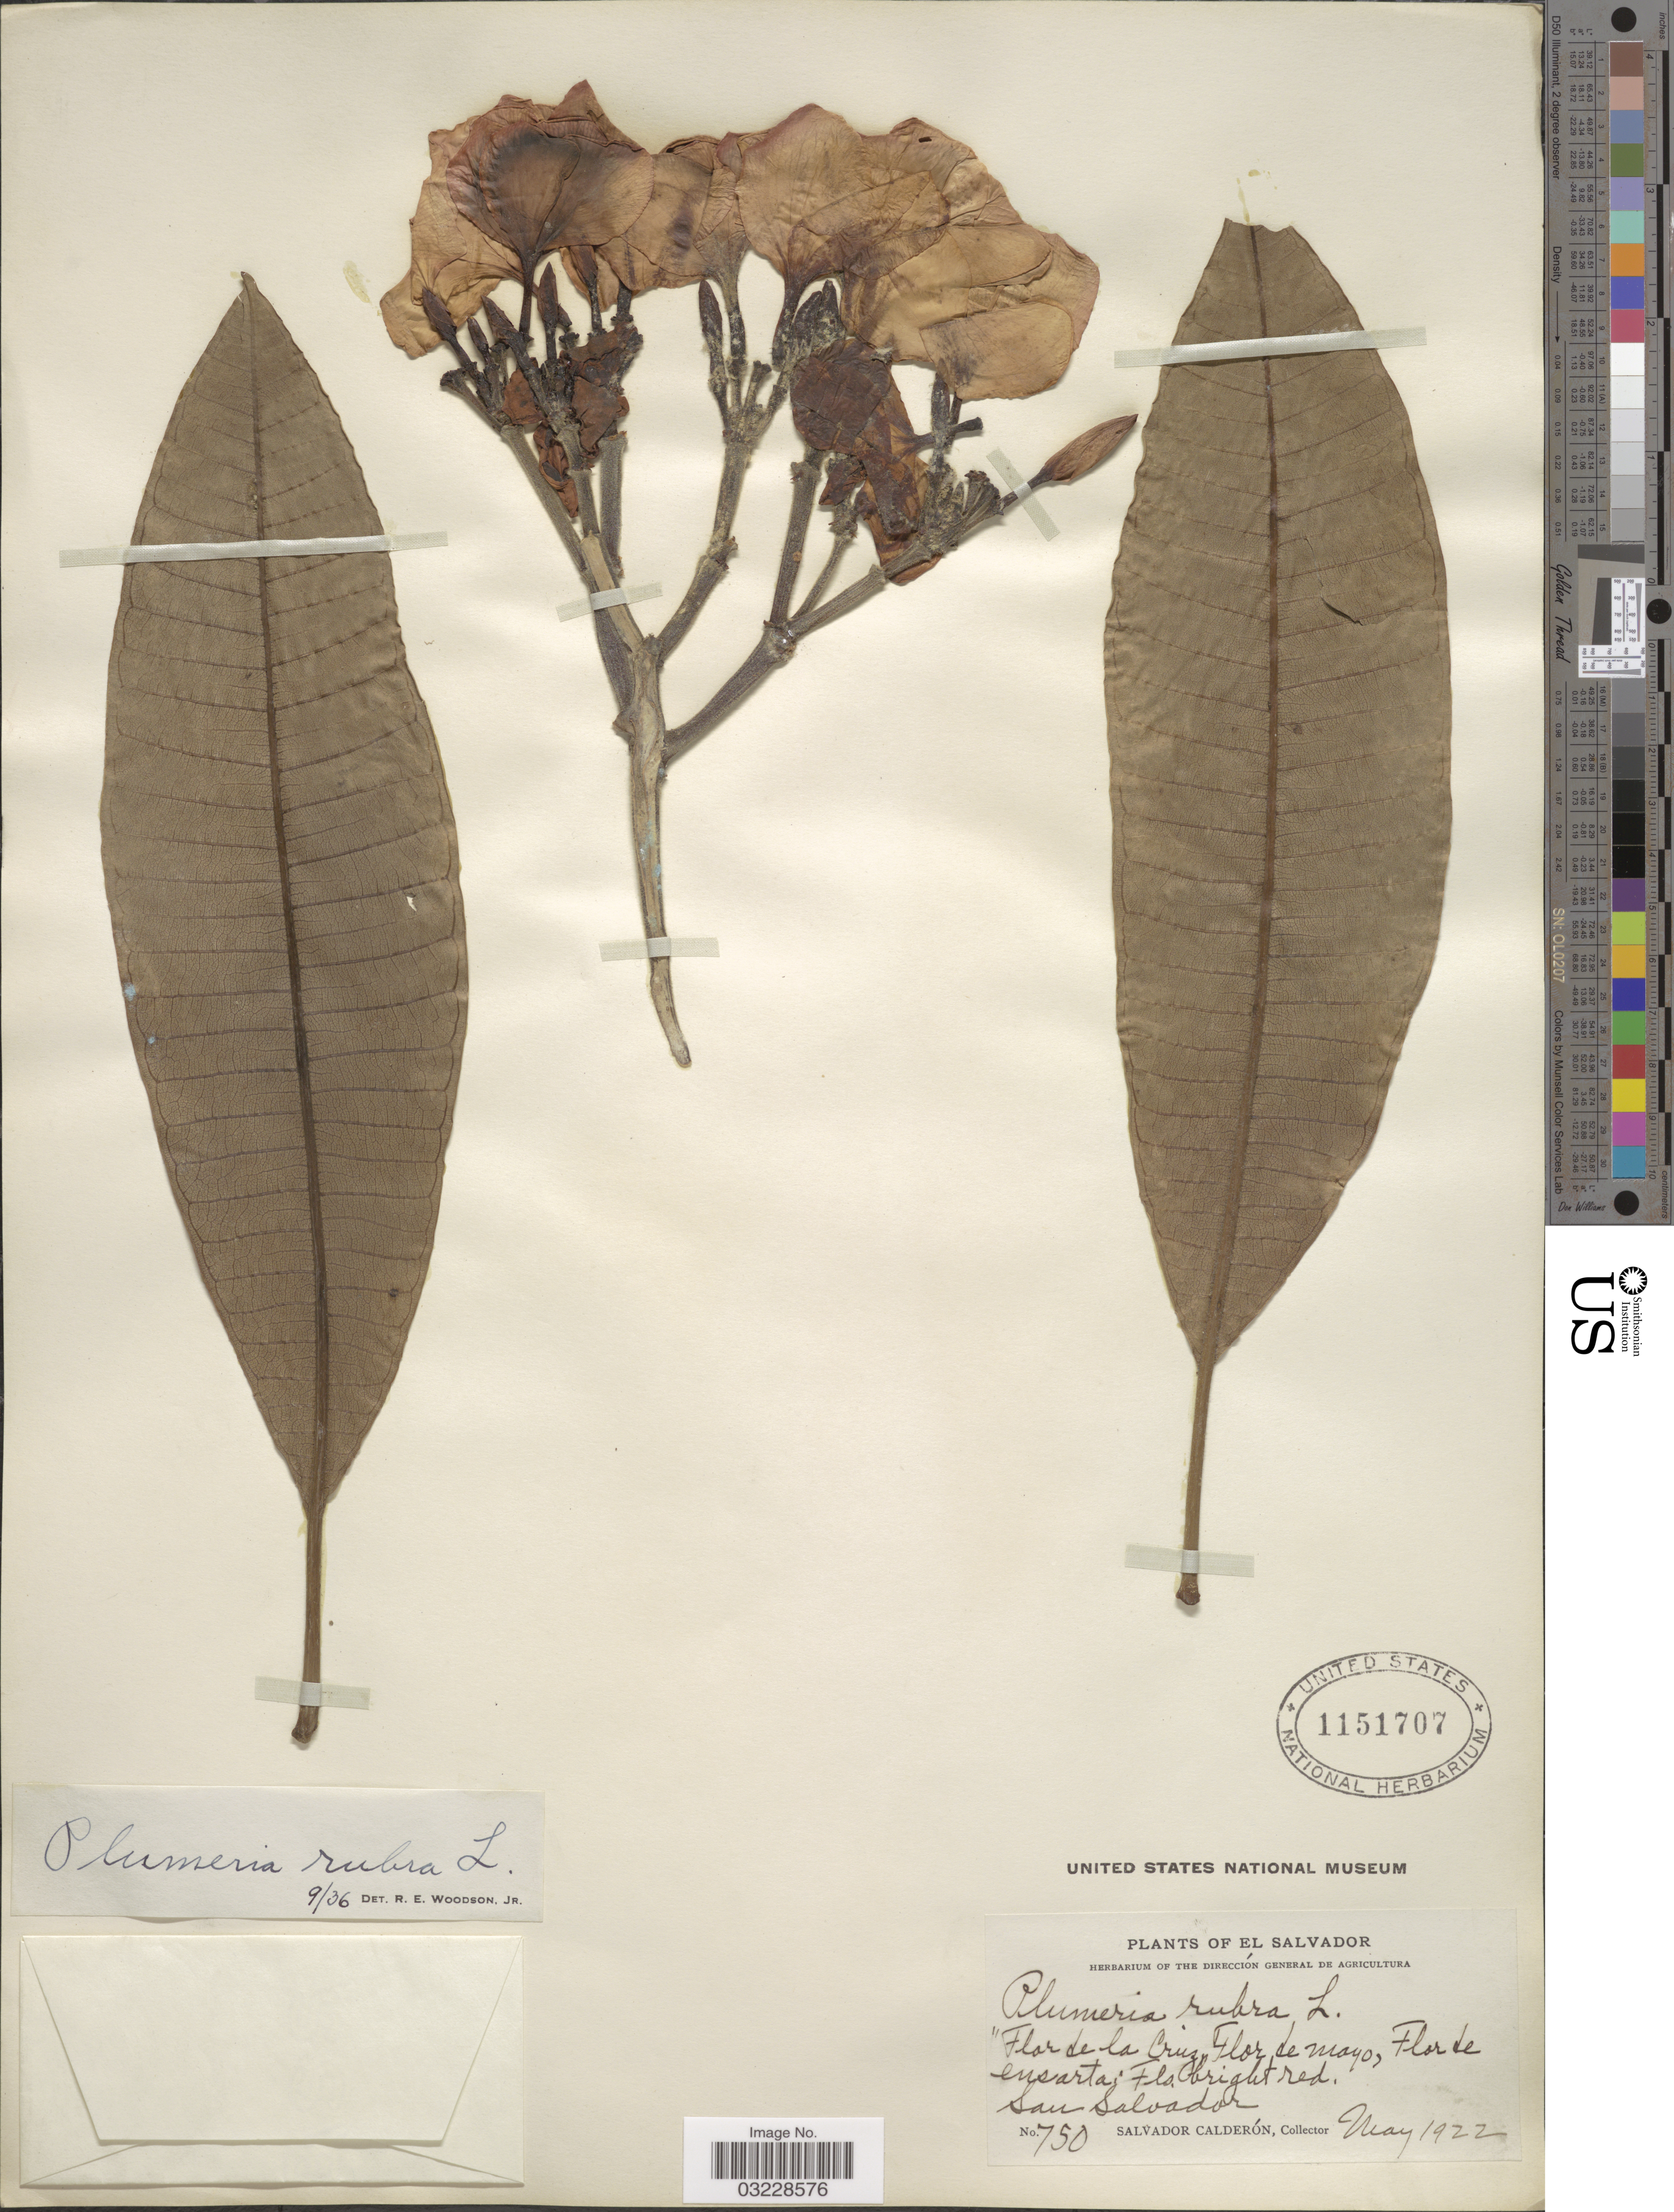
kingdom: Plantae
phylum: Tracheophyta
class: Magnoliopsida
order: Gentianales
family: Apocynaceae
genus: Plumeria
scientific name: Plumeria rubra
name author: L.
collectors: S. Calderón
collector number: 750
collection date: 1922-05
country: El Salvador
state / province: San Salvador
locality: Flor de la Cruz, Flor de Mayo, Flor de ensarta.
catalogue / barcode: US 1151707